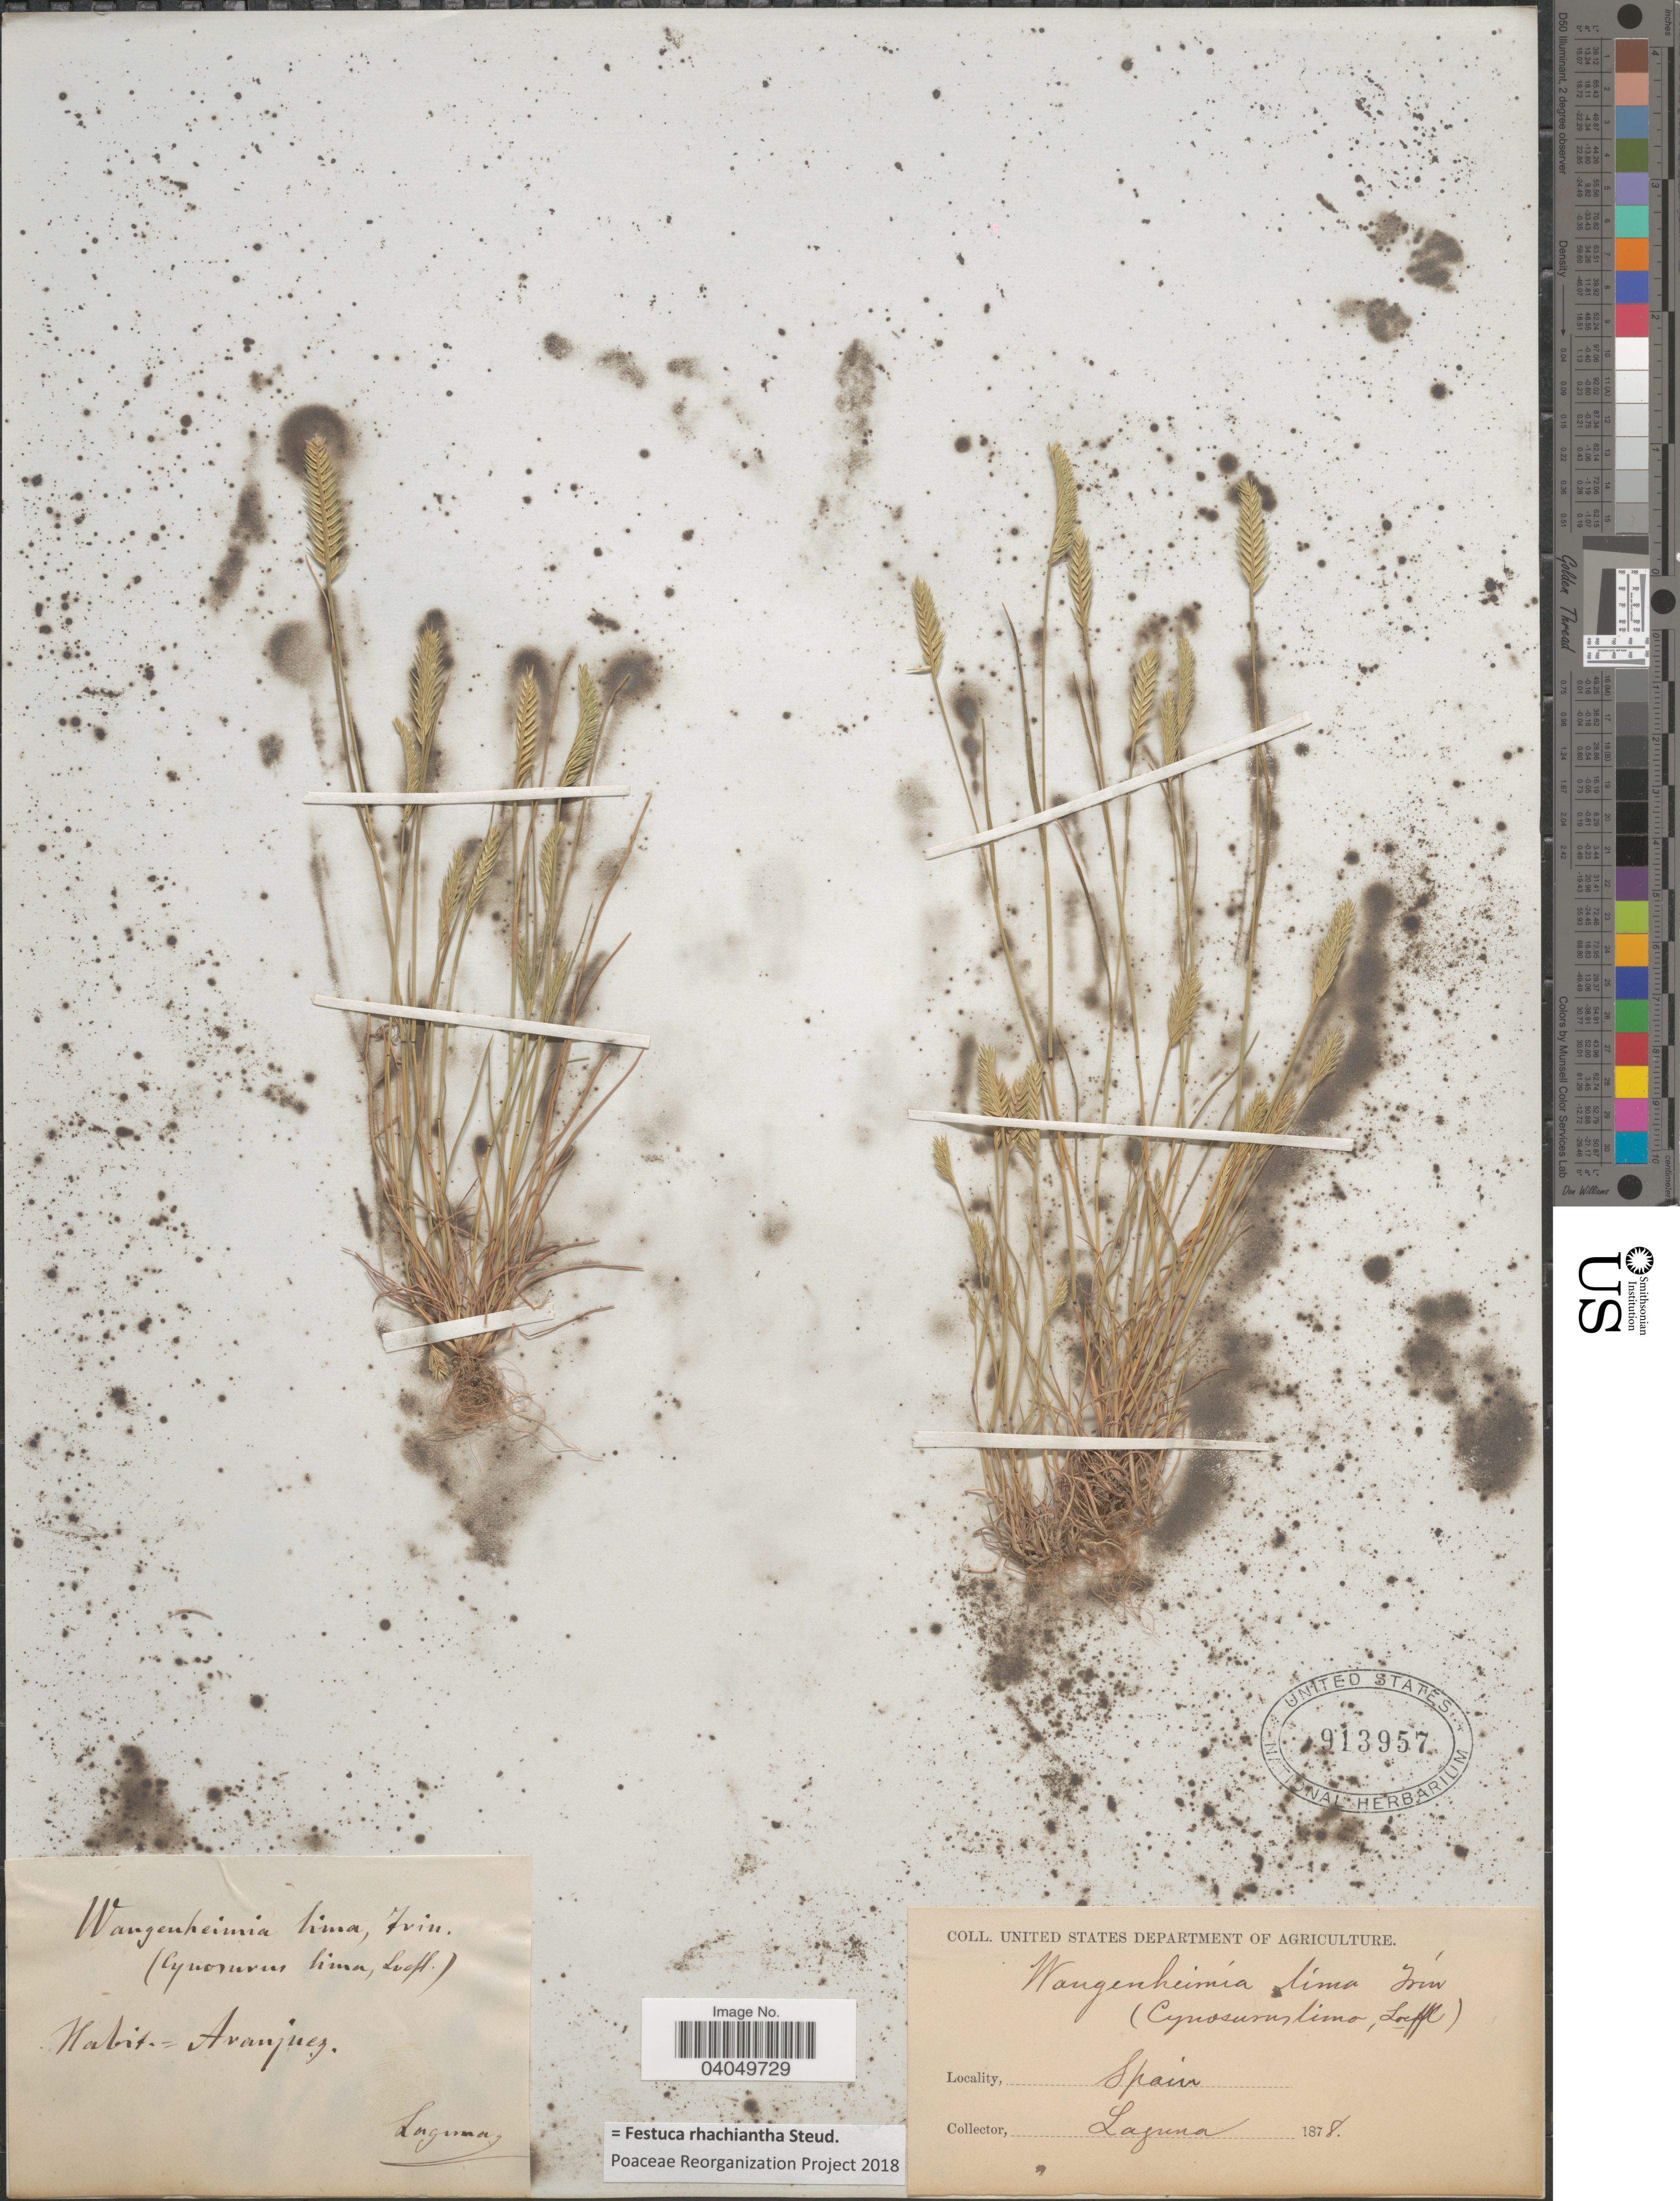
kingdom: Plantae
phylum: Tracheophyta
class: Liliopsida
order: Poales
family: Poaceae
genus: Festuca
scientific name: Festuca rhachiantha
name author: Steud.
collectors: -. Laguna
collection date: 1878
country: Spain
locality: Aranjuez.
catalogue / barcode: US 913957